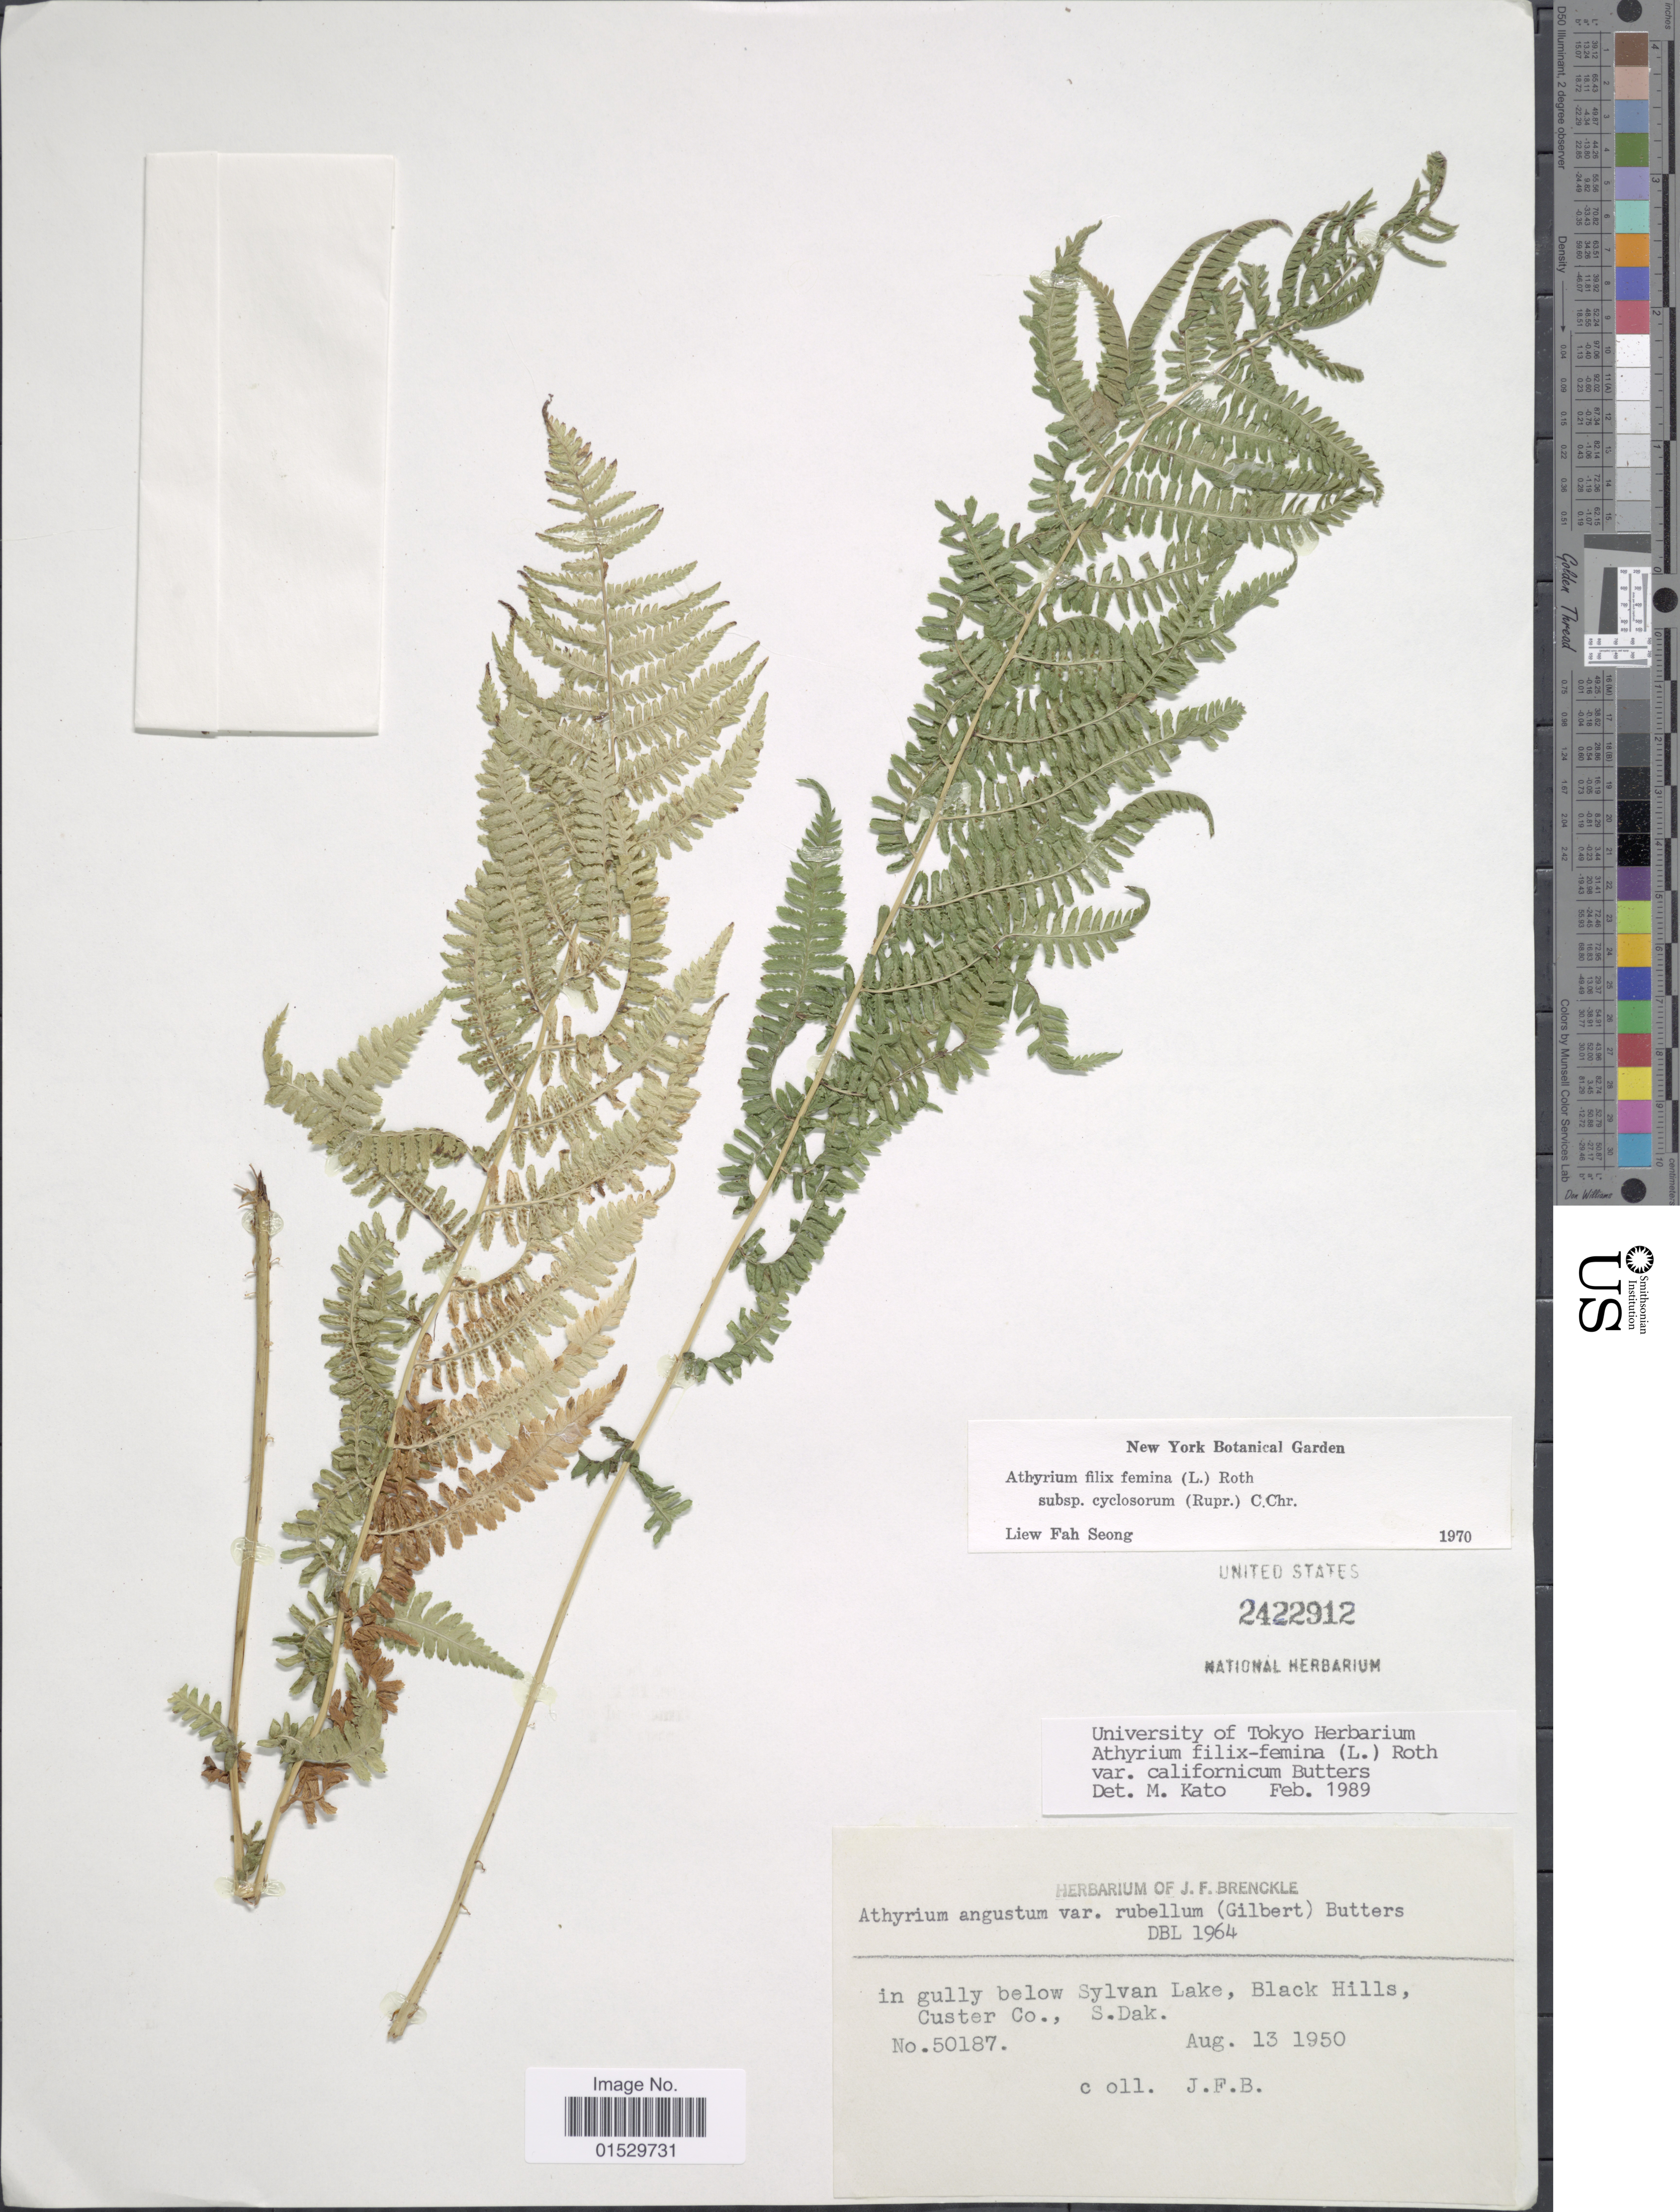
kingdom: Plantae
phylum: Tracheophyta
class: Polypodiopsida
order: Polypodiales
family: Athyriaceae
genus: Athyrium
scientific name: Athyrium filix-femina var. californicum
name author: Butters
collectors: J. Brenckle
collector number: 50187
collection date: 1950-08-13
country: United States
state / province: South Dakota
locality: In gully below Sylvan Lake, Black Hills, Custer Co.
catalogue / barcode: US 2422912